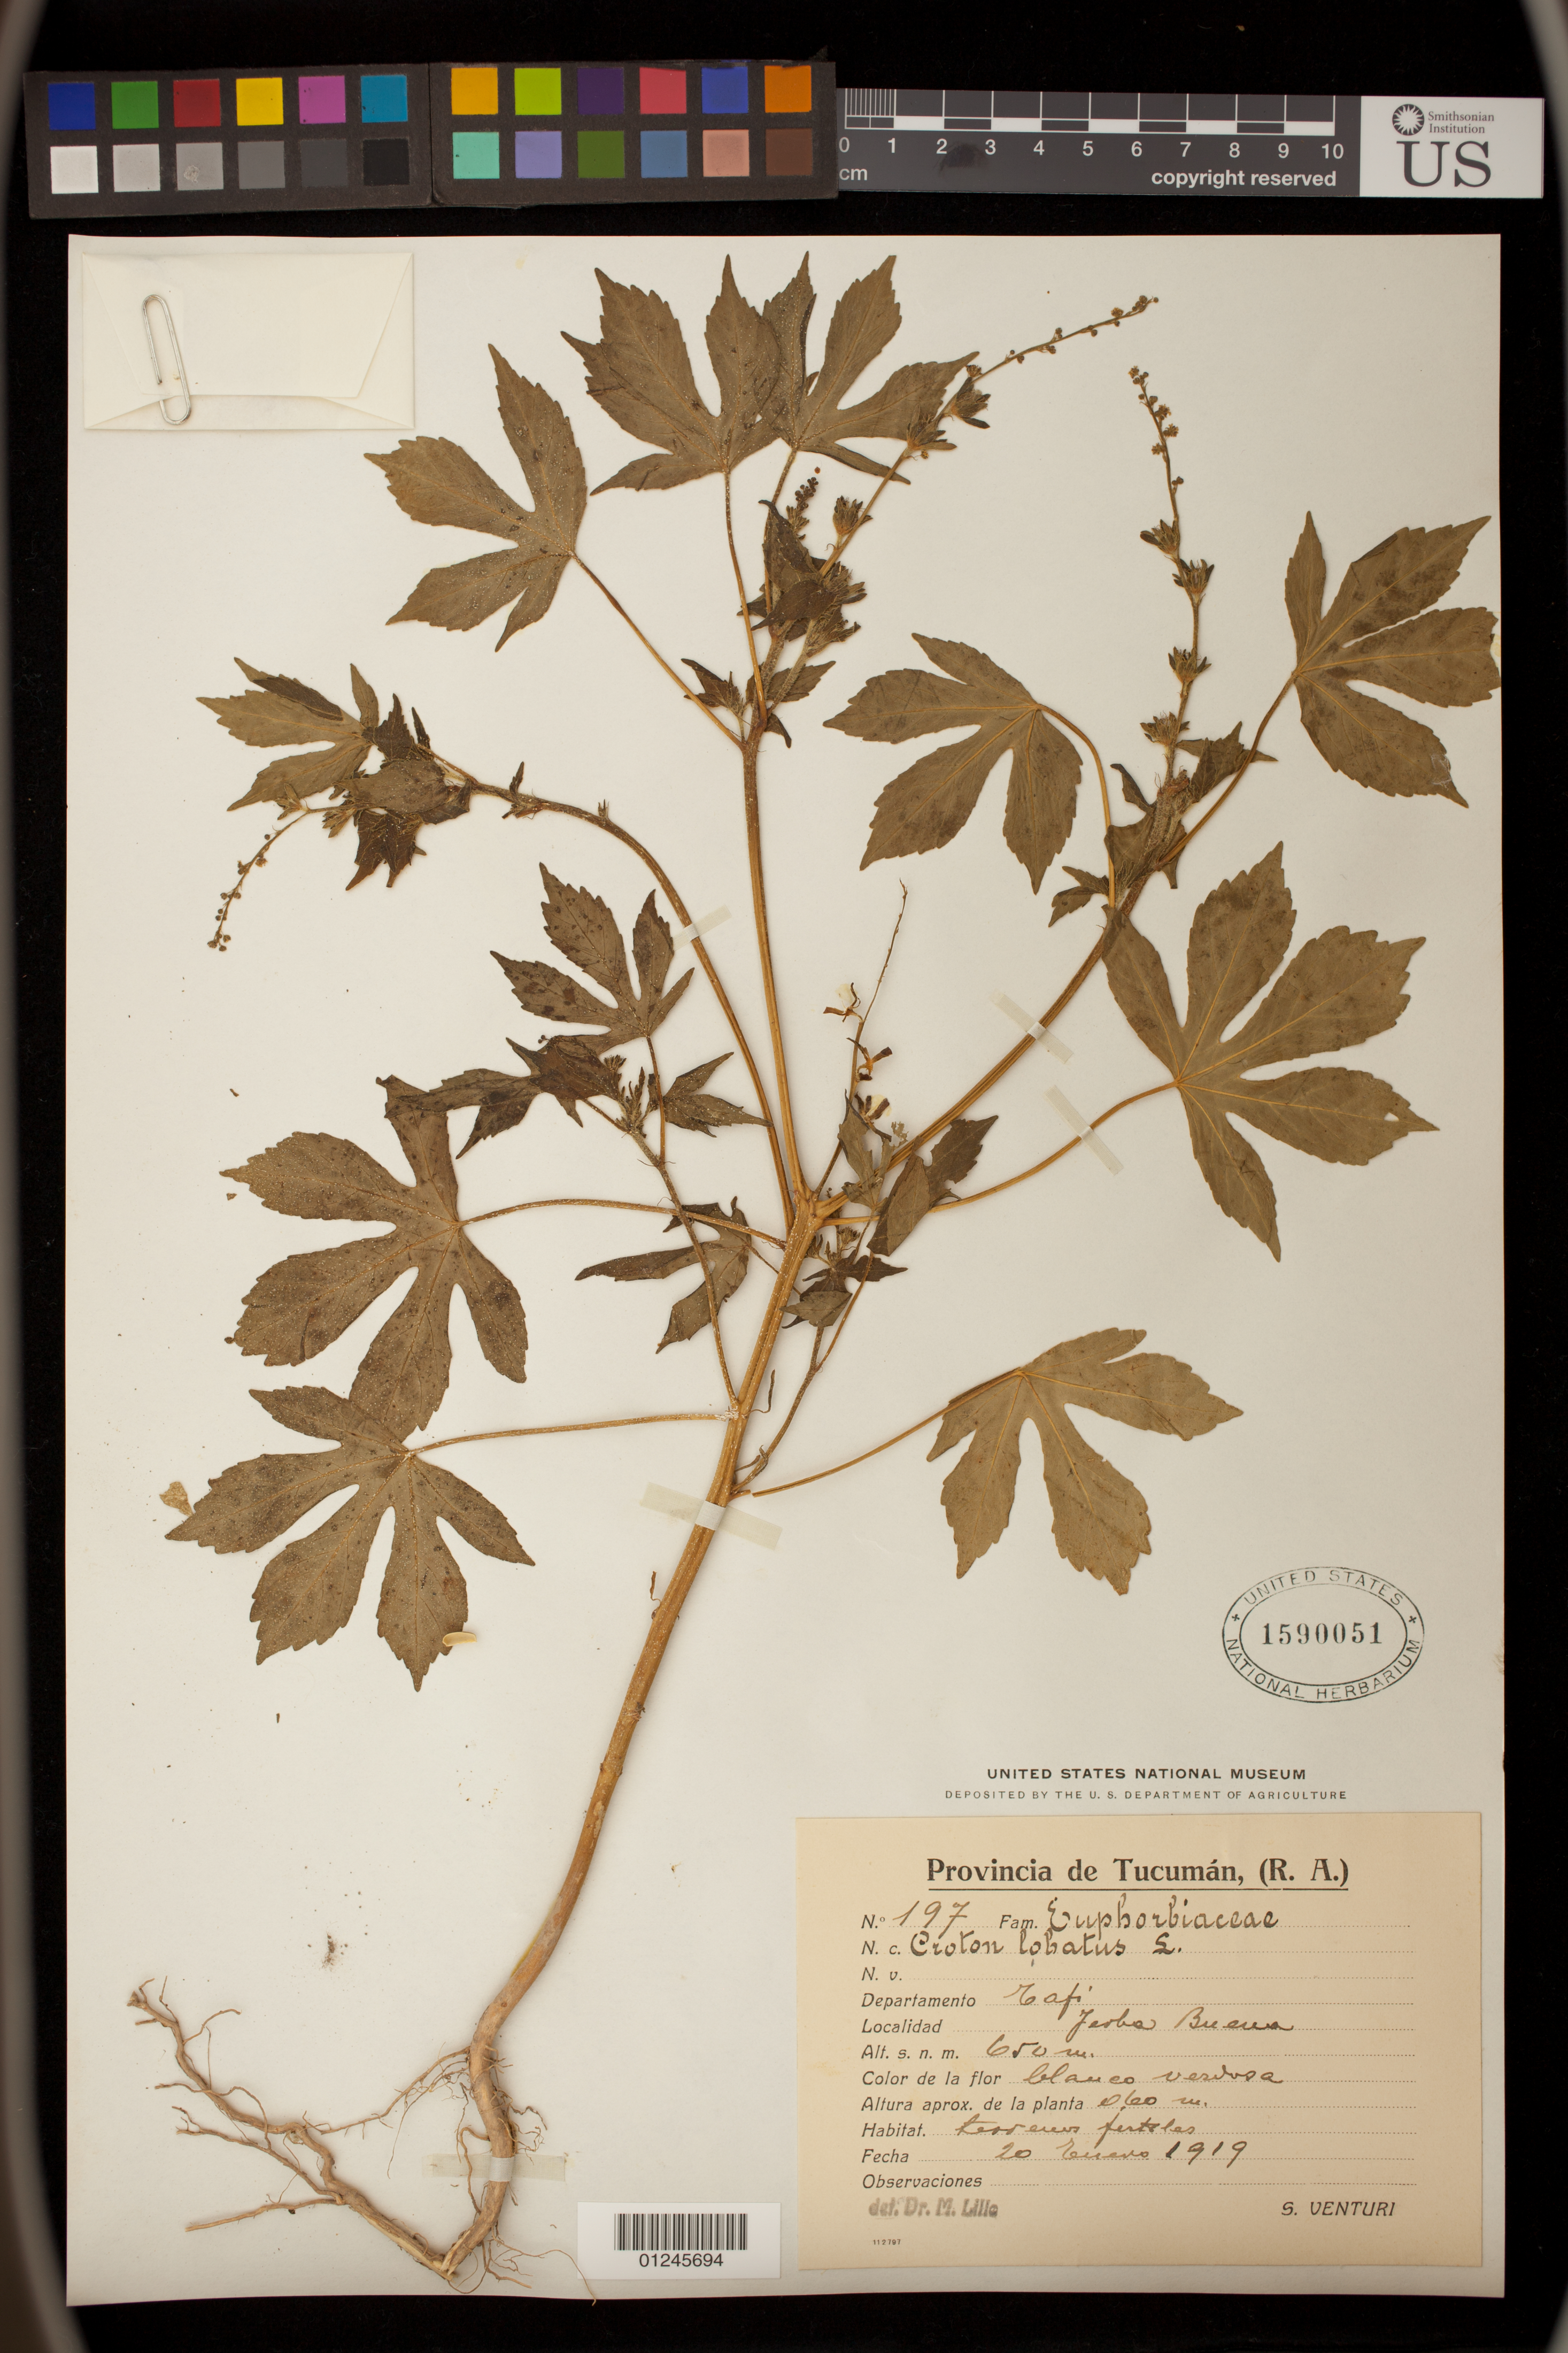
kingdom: Plantae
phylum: Tracheophyta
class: Magnoliopsida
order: Malpighiales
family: Euphorbiaceae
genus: Croton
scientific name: Croton lobatus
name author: L.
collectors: S. Venturi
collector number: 197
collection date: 1919-01-20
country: Argentina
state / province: Tucuman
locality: Departamento: Tafi Localidad: Yerba Buena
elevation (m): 650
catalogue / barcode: US 1590051